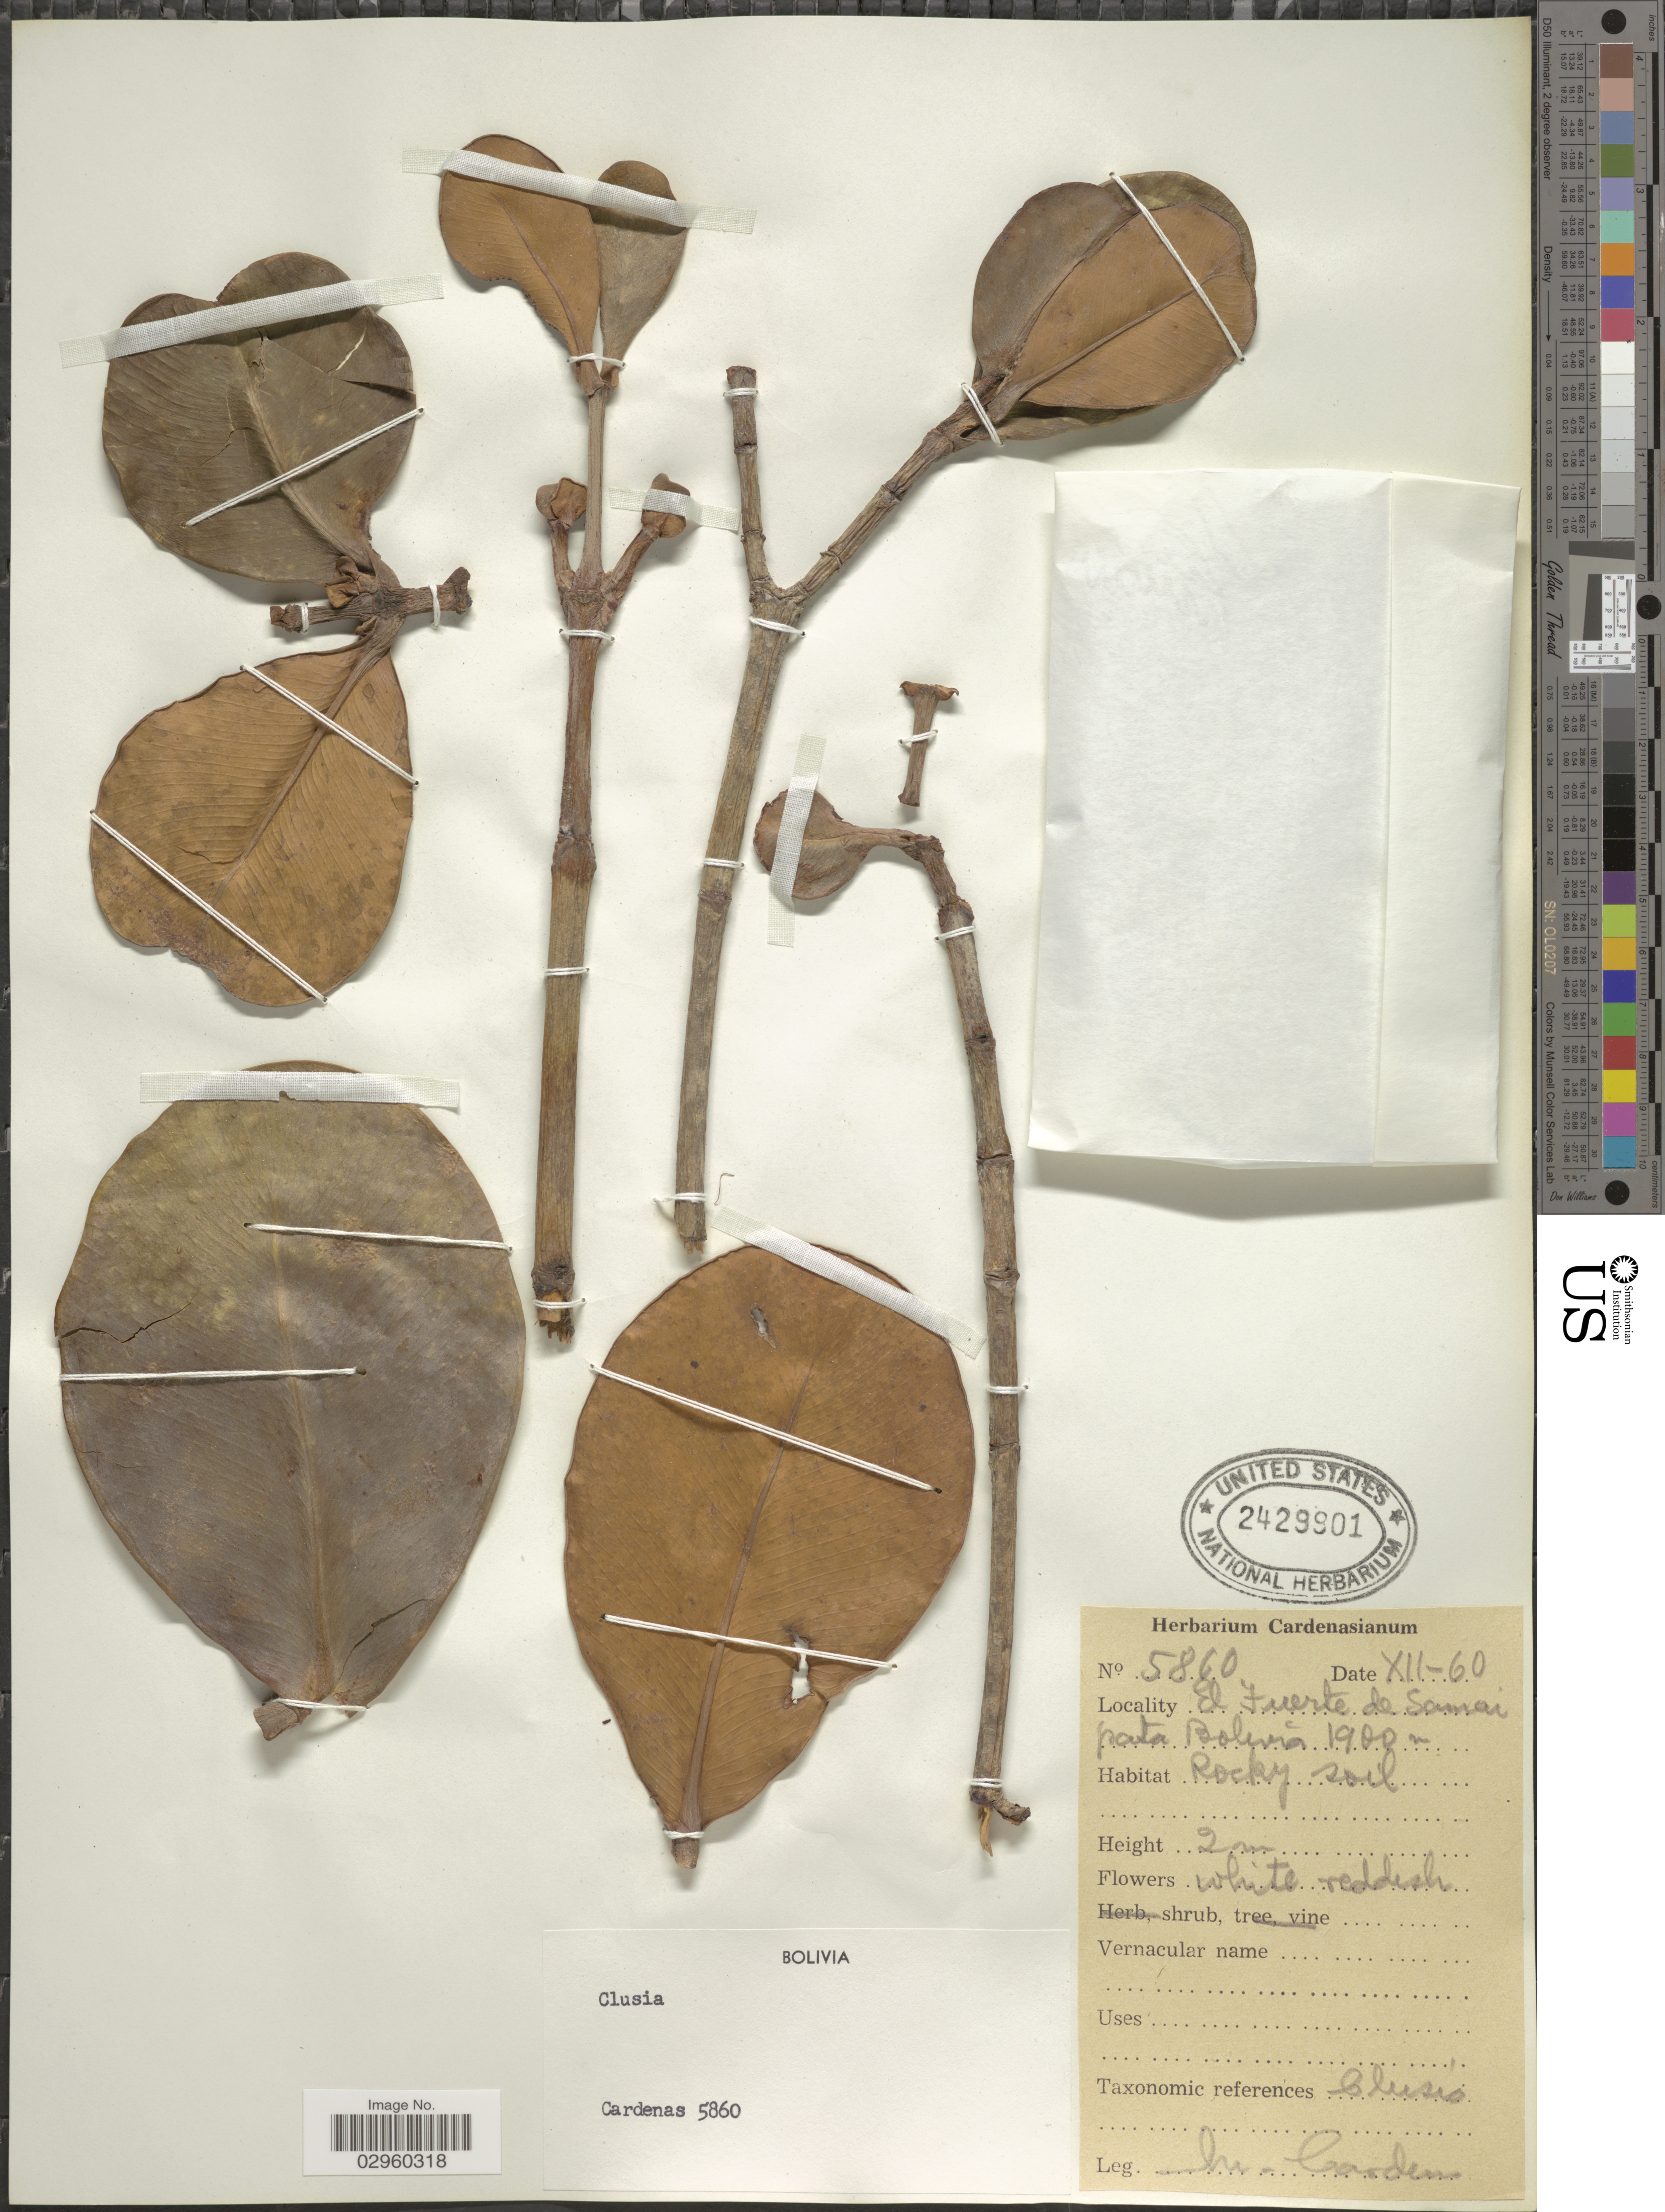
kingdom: Plantae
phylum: Tracheophyta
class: Magnoliopsida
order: Malpighiales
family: Clusiaceae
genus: Clusia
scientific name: Clusia sp.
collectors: M. Cárdenas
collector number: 5860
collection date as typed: Transcribed d/m/y: /12/60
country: Bolivia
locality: El Fuerte de Samaipata.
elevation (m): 1900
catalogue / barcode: US 2429901